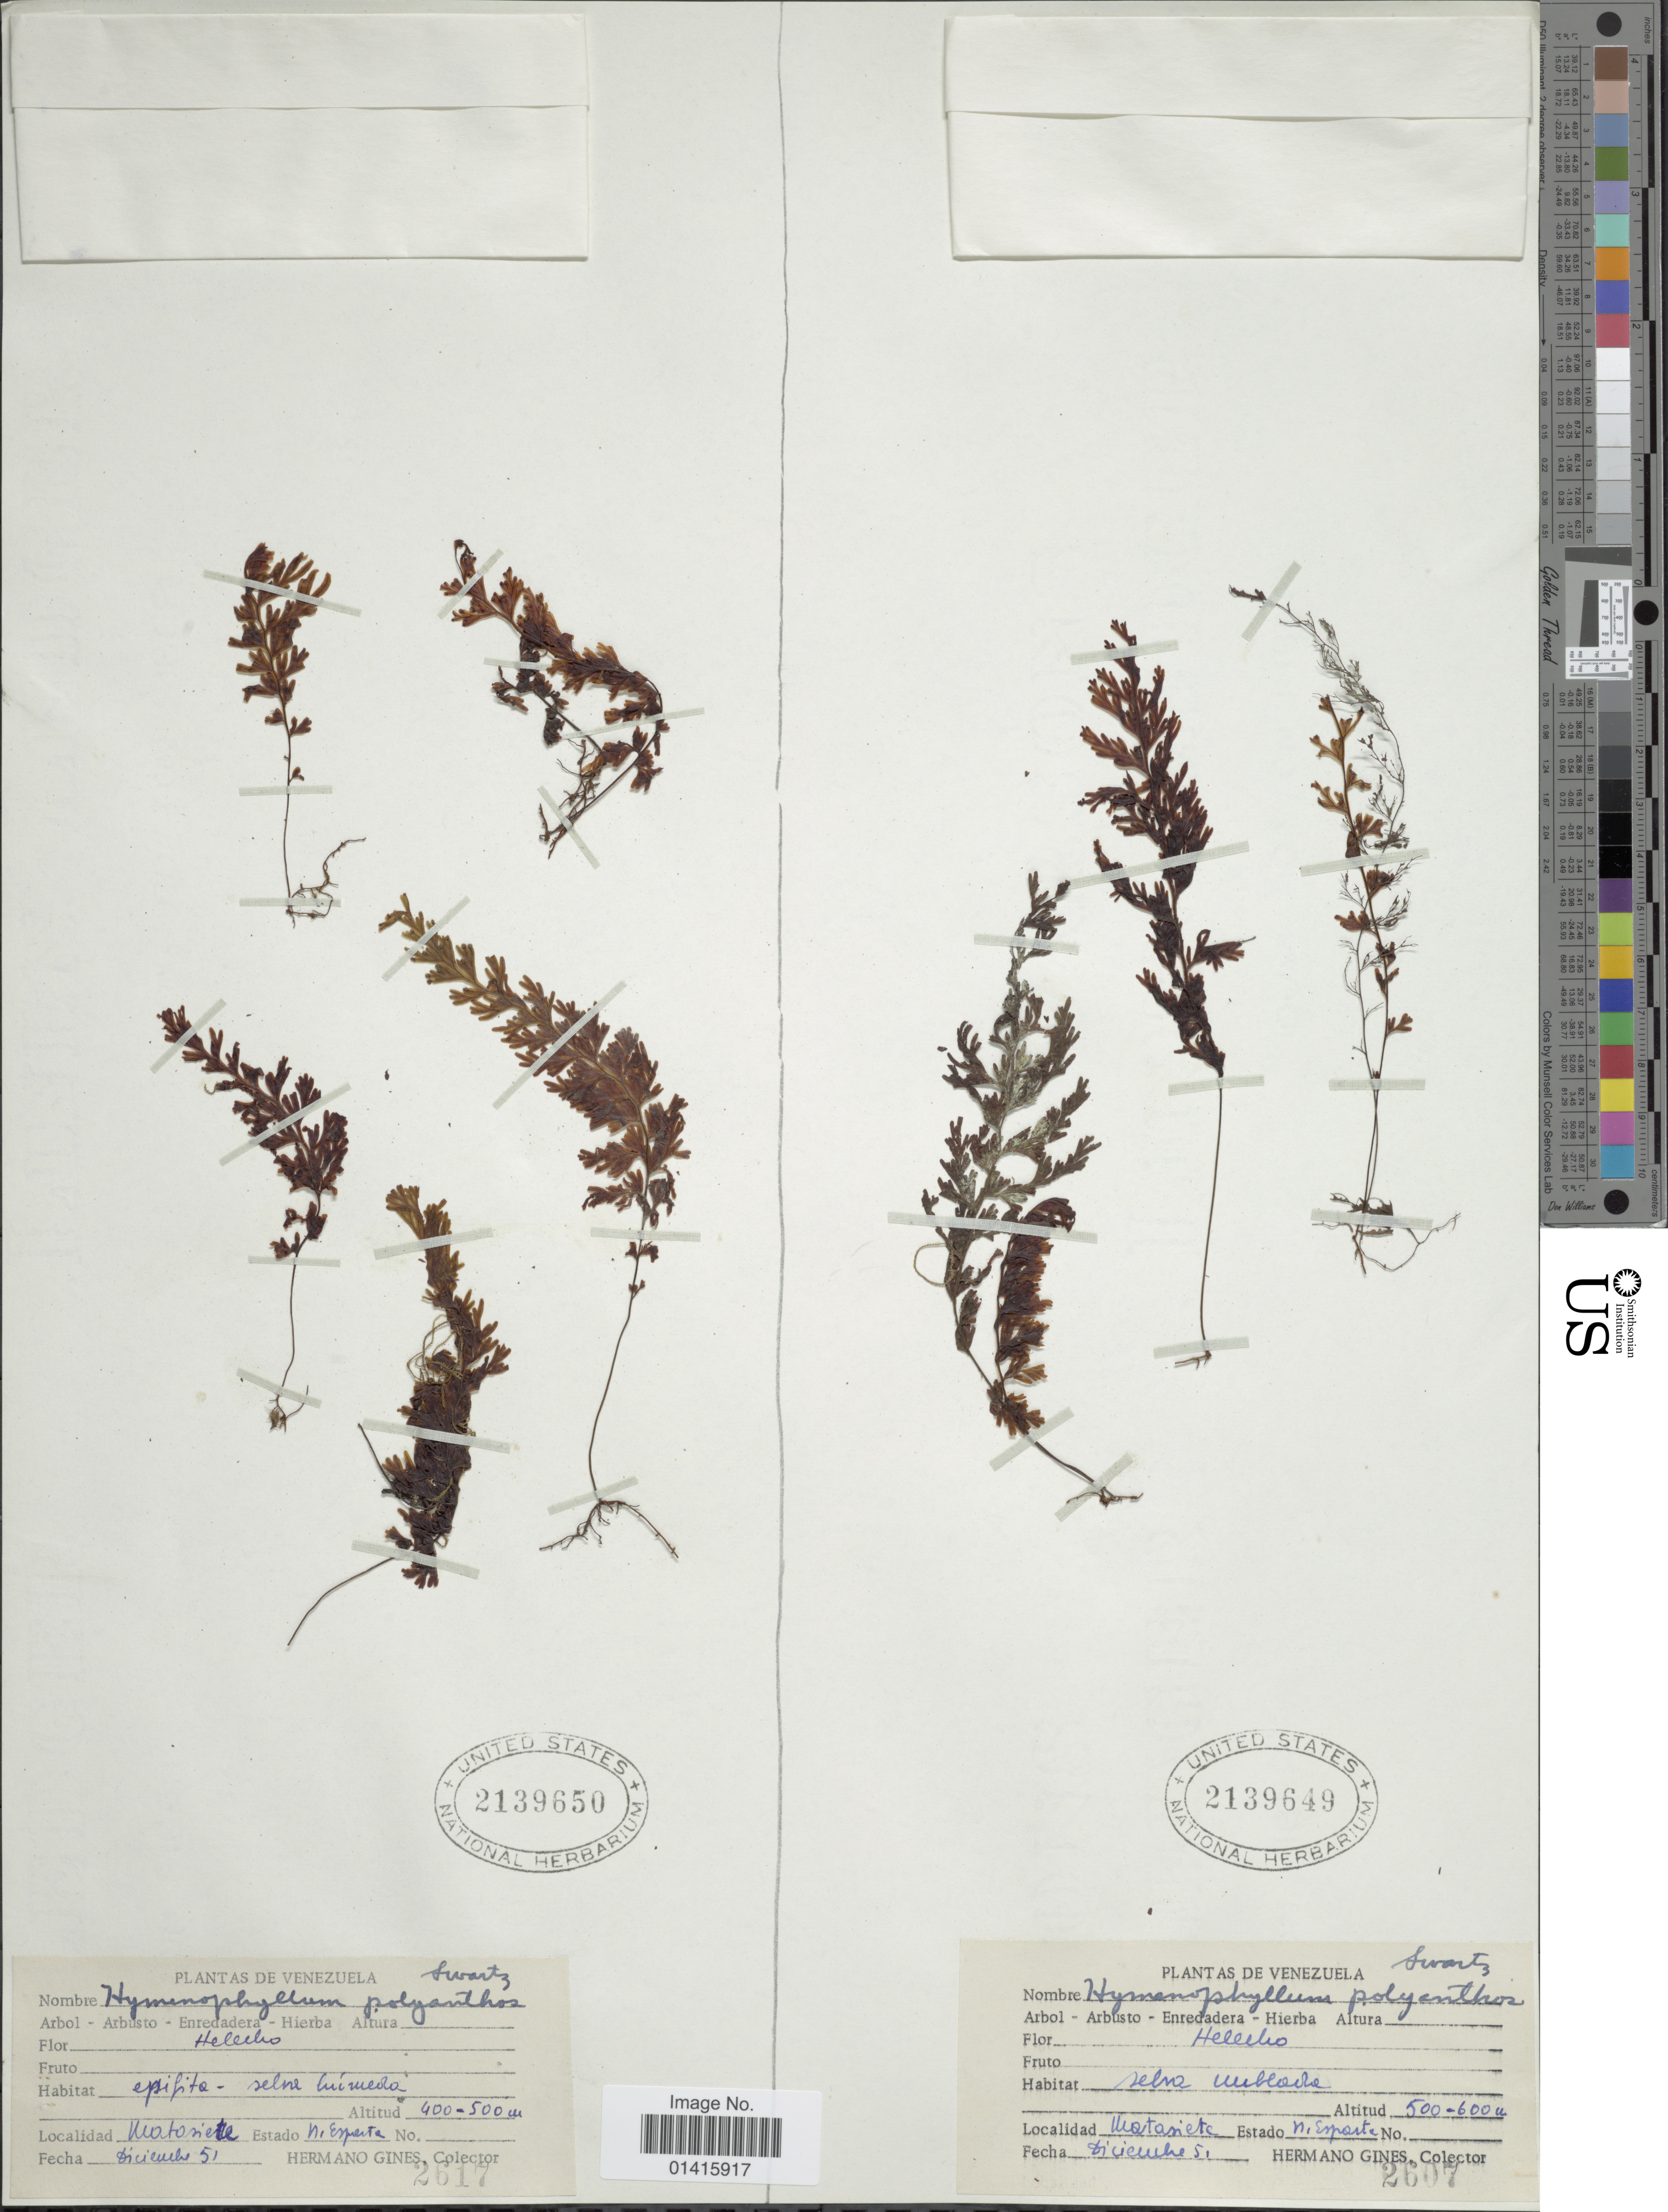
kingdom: Plantae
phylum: Tracheophyta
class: Polypodiopsida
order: Hymenophyllales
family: Hymenophyllaceae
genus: Hymenophyllum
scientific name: Hymenophyllum decurrens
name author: (Jacq.) Sw.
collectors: Bro. Gines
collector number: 2607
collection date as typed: Transcribed d/m/y: /12/51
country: Venezuela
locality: Matasiete, Estado N. Esparte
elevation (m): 500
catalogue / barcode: US 2139649